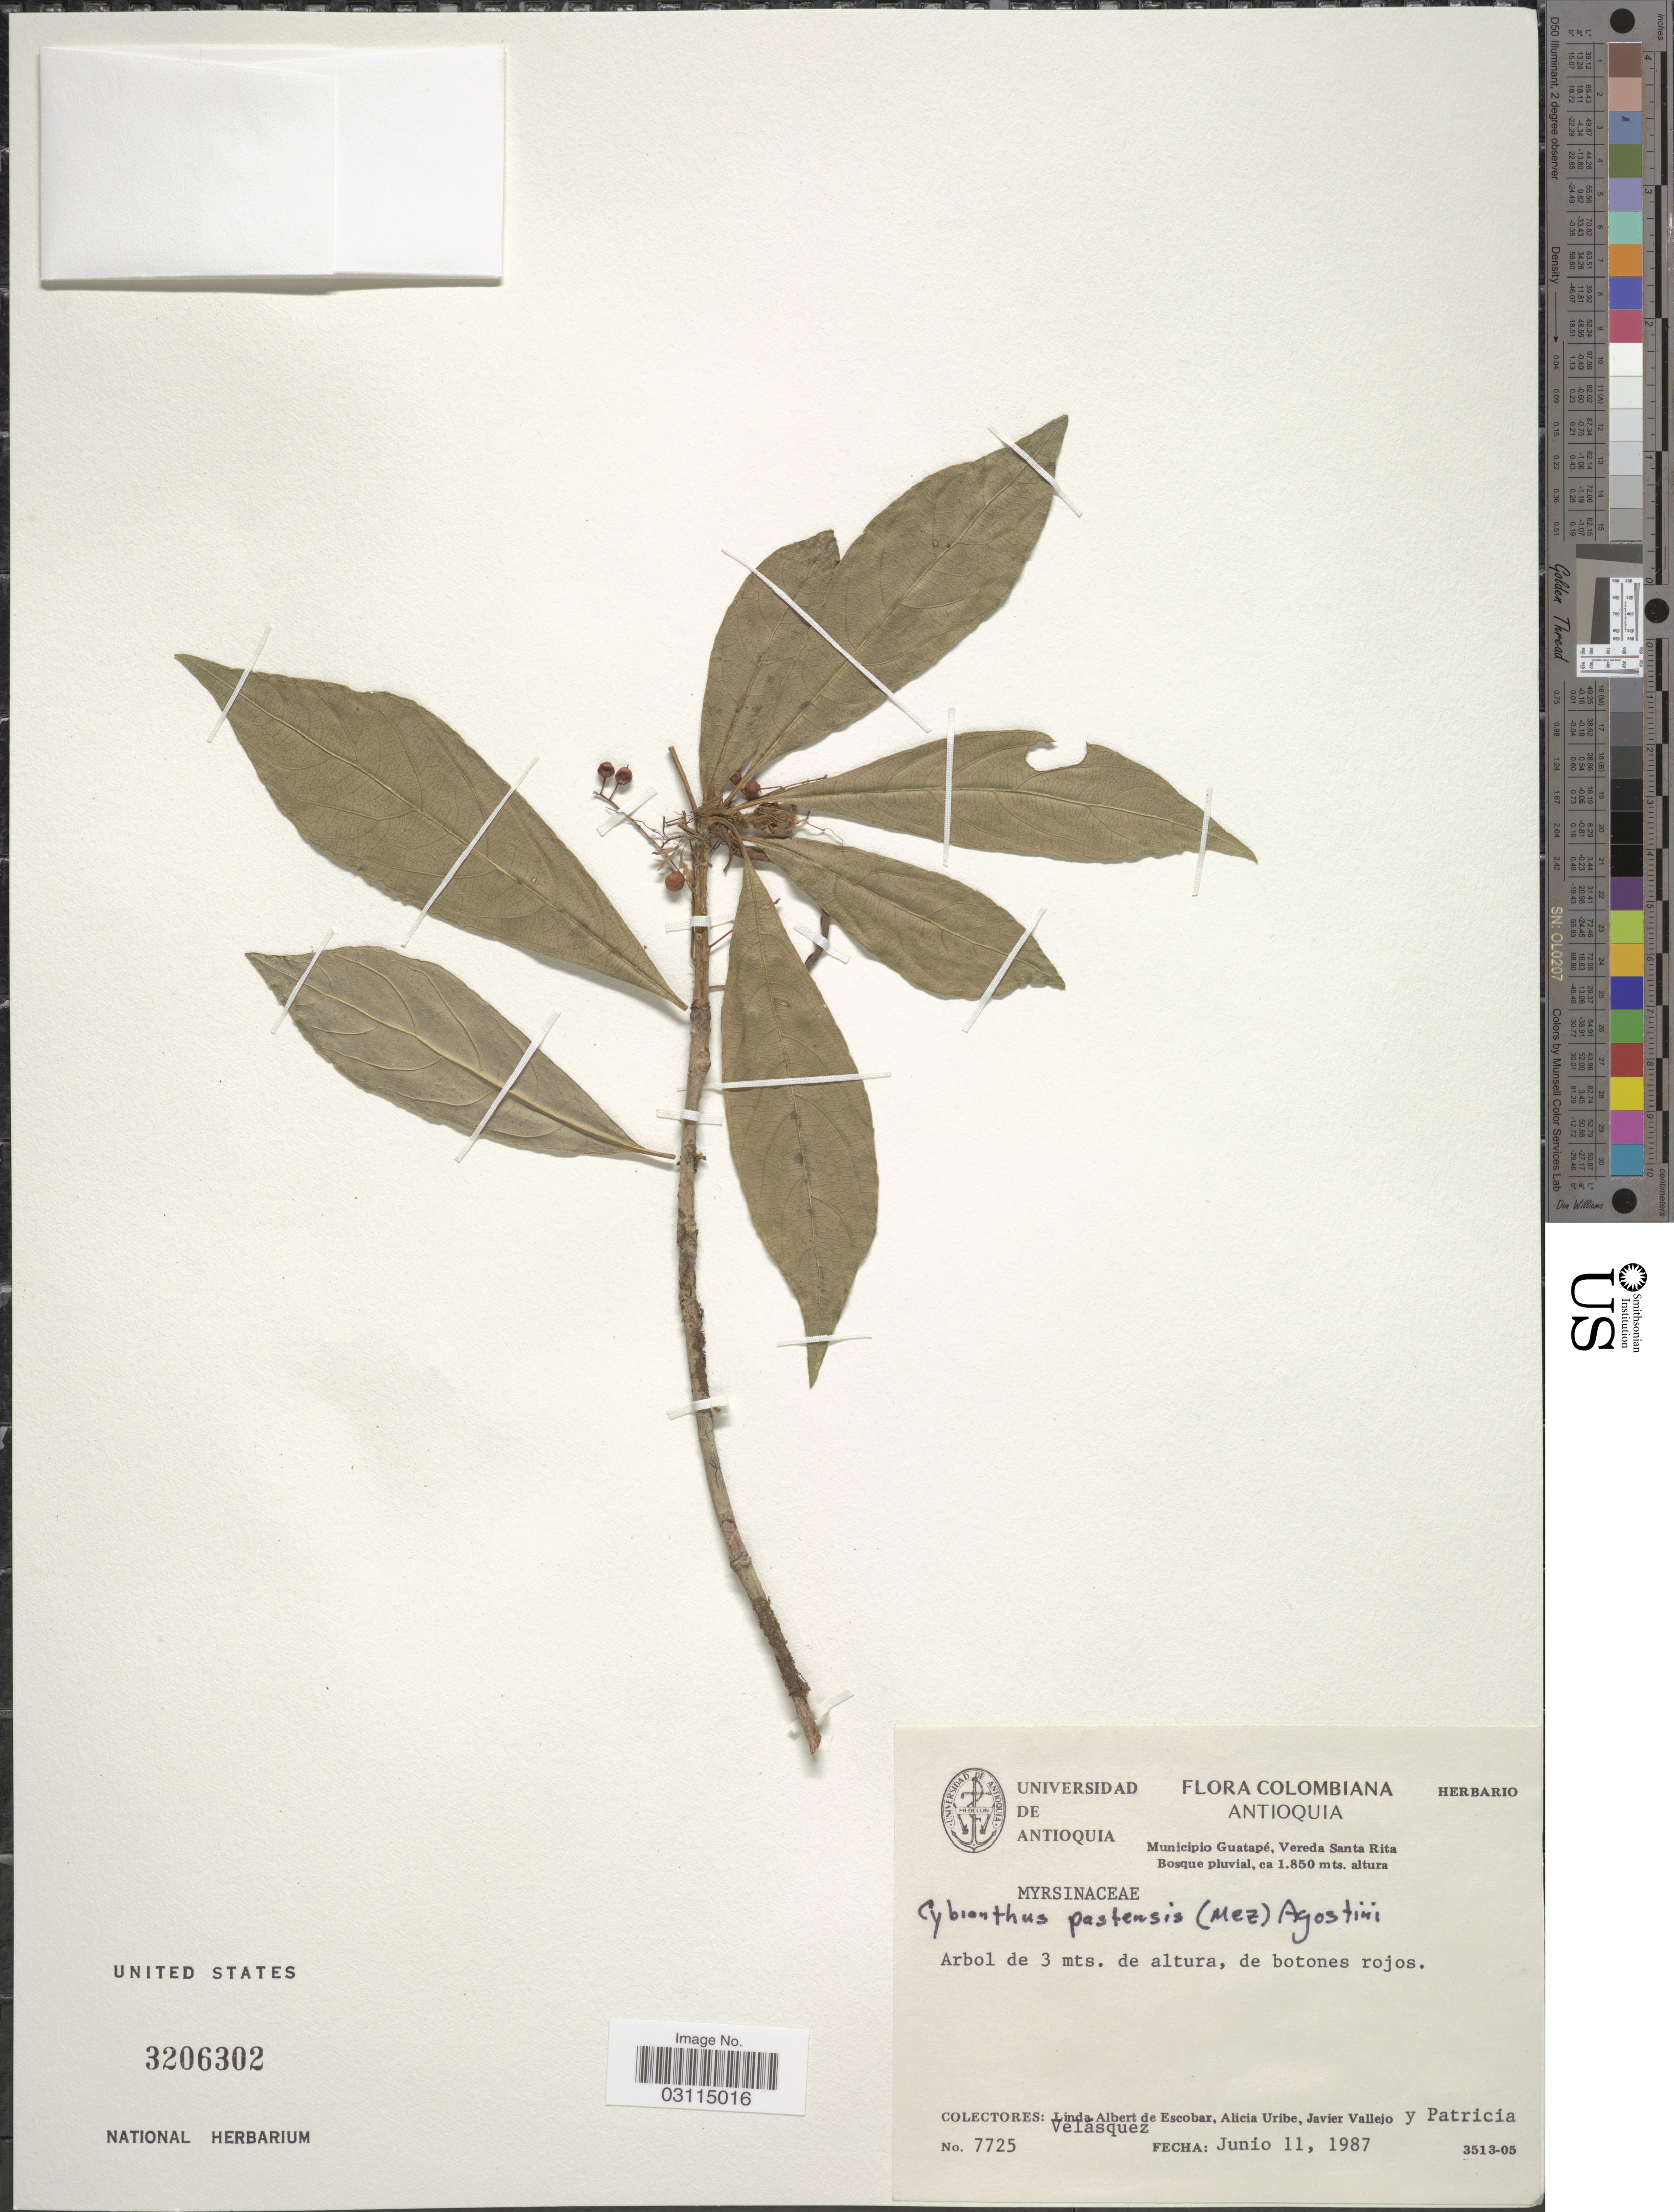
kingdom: Plantae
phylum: Tracheophyta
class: Magnoliopsida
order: Ericales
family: Primulaceae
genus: Cybianthus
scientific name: Cybianthus pastensis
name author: (Mez) G. Agostini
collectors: L. K. de Escobar, A. Uribe, J. Vallejo & P. Velasquez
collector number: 7725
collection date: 1987-06-11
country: Colombia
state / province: Antioquia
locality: Municipio Guatapé, Vereda Santa Rita.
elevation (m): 1850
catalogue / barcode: US 3206302